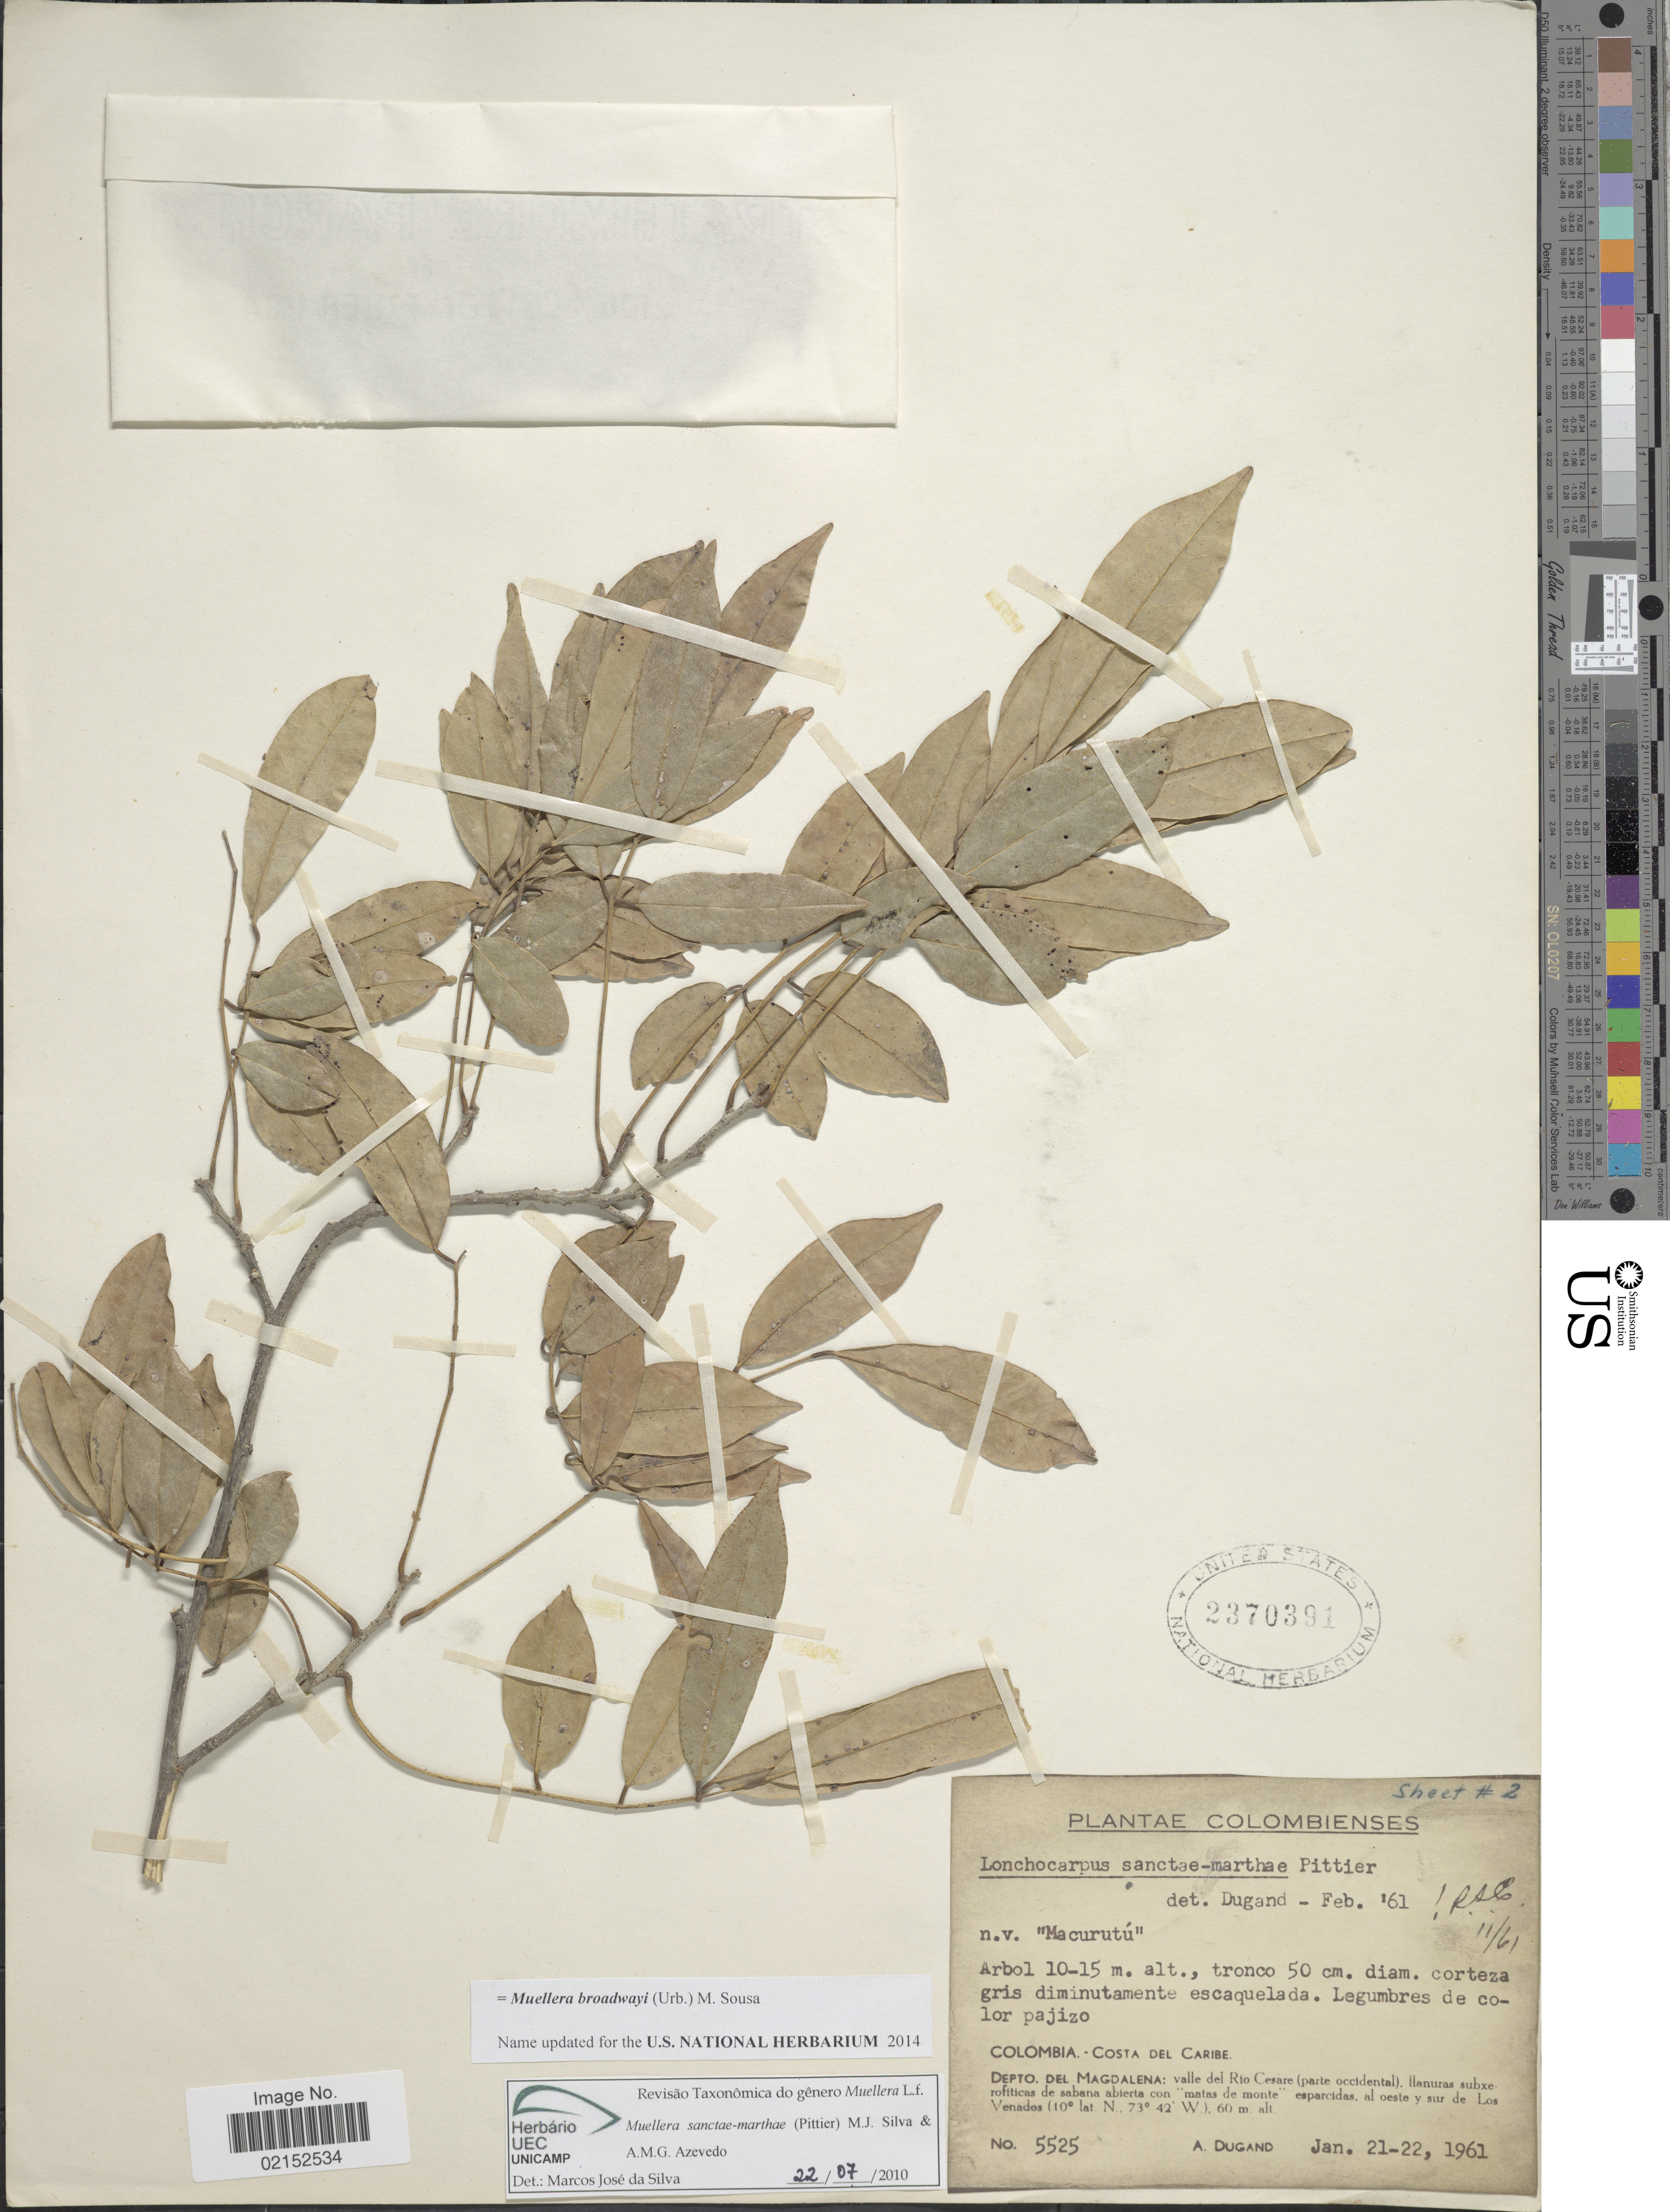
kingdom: Plantae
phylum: Tracheophyta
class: Magnoliopsida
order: Fabales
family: Fabaceae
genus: Muellera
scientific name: Muellera broadwayi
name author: (Urb.) M. Sousa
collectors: A. Dugand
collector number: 5525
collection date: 1961-01-21/1961-01-22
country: Colombia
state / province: Magdalena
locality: Costa del Caribe. Valle del Rio Cesare (parte occidental). Sur de Los Venados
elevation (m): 60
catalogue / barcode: US 2370391